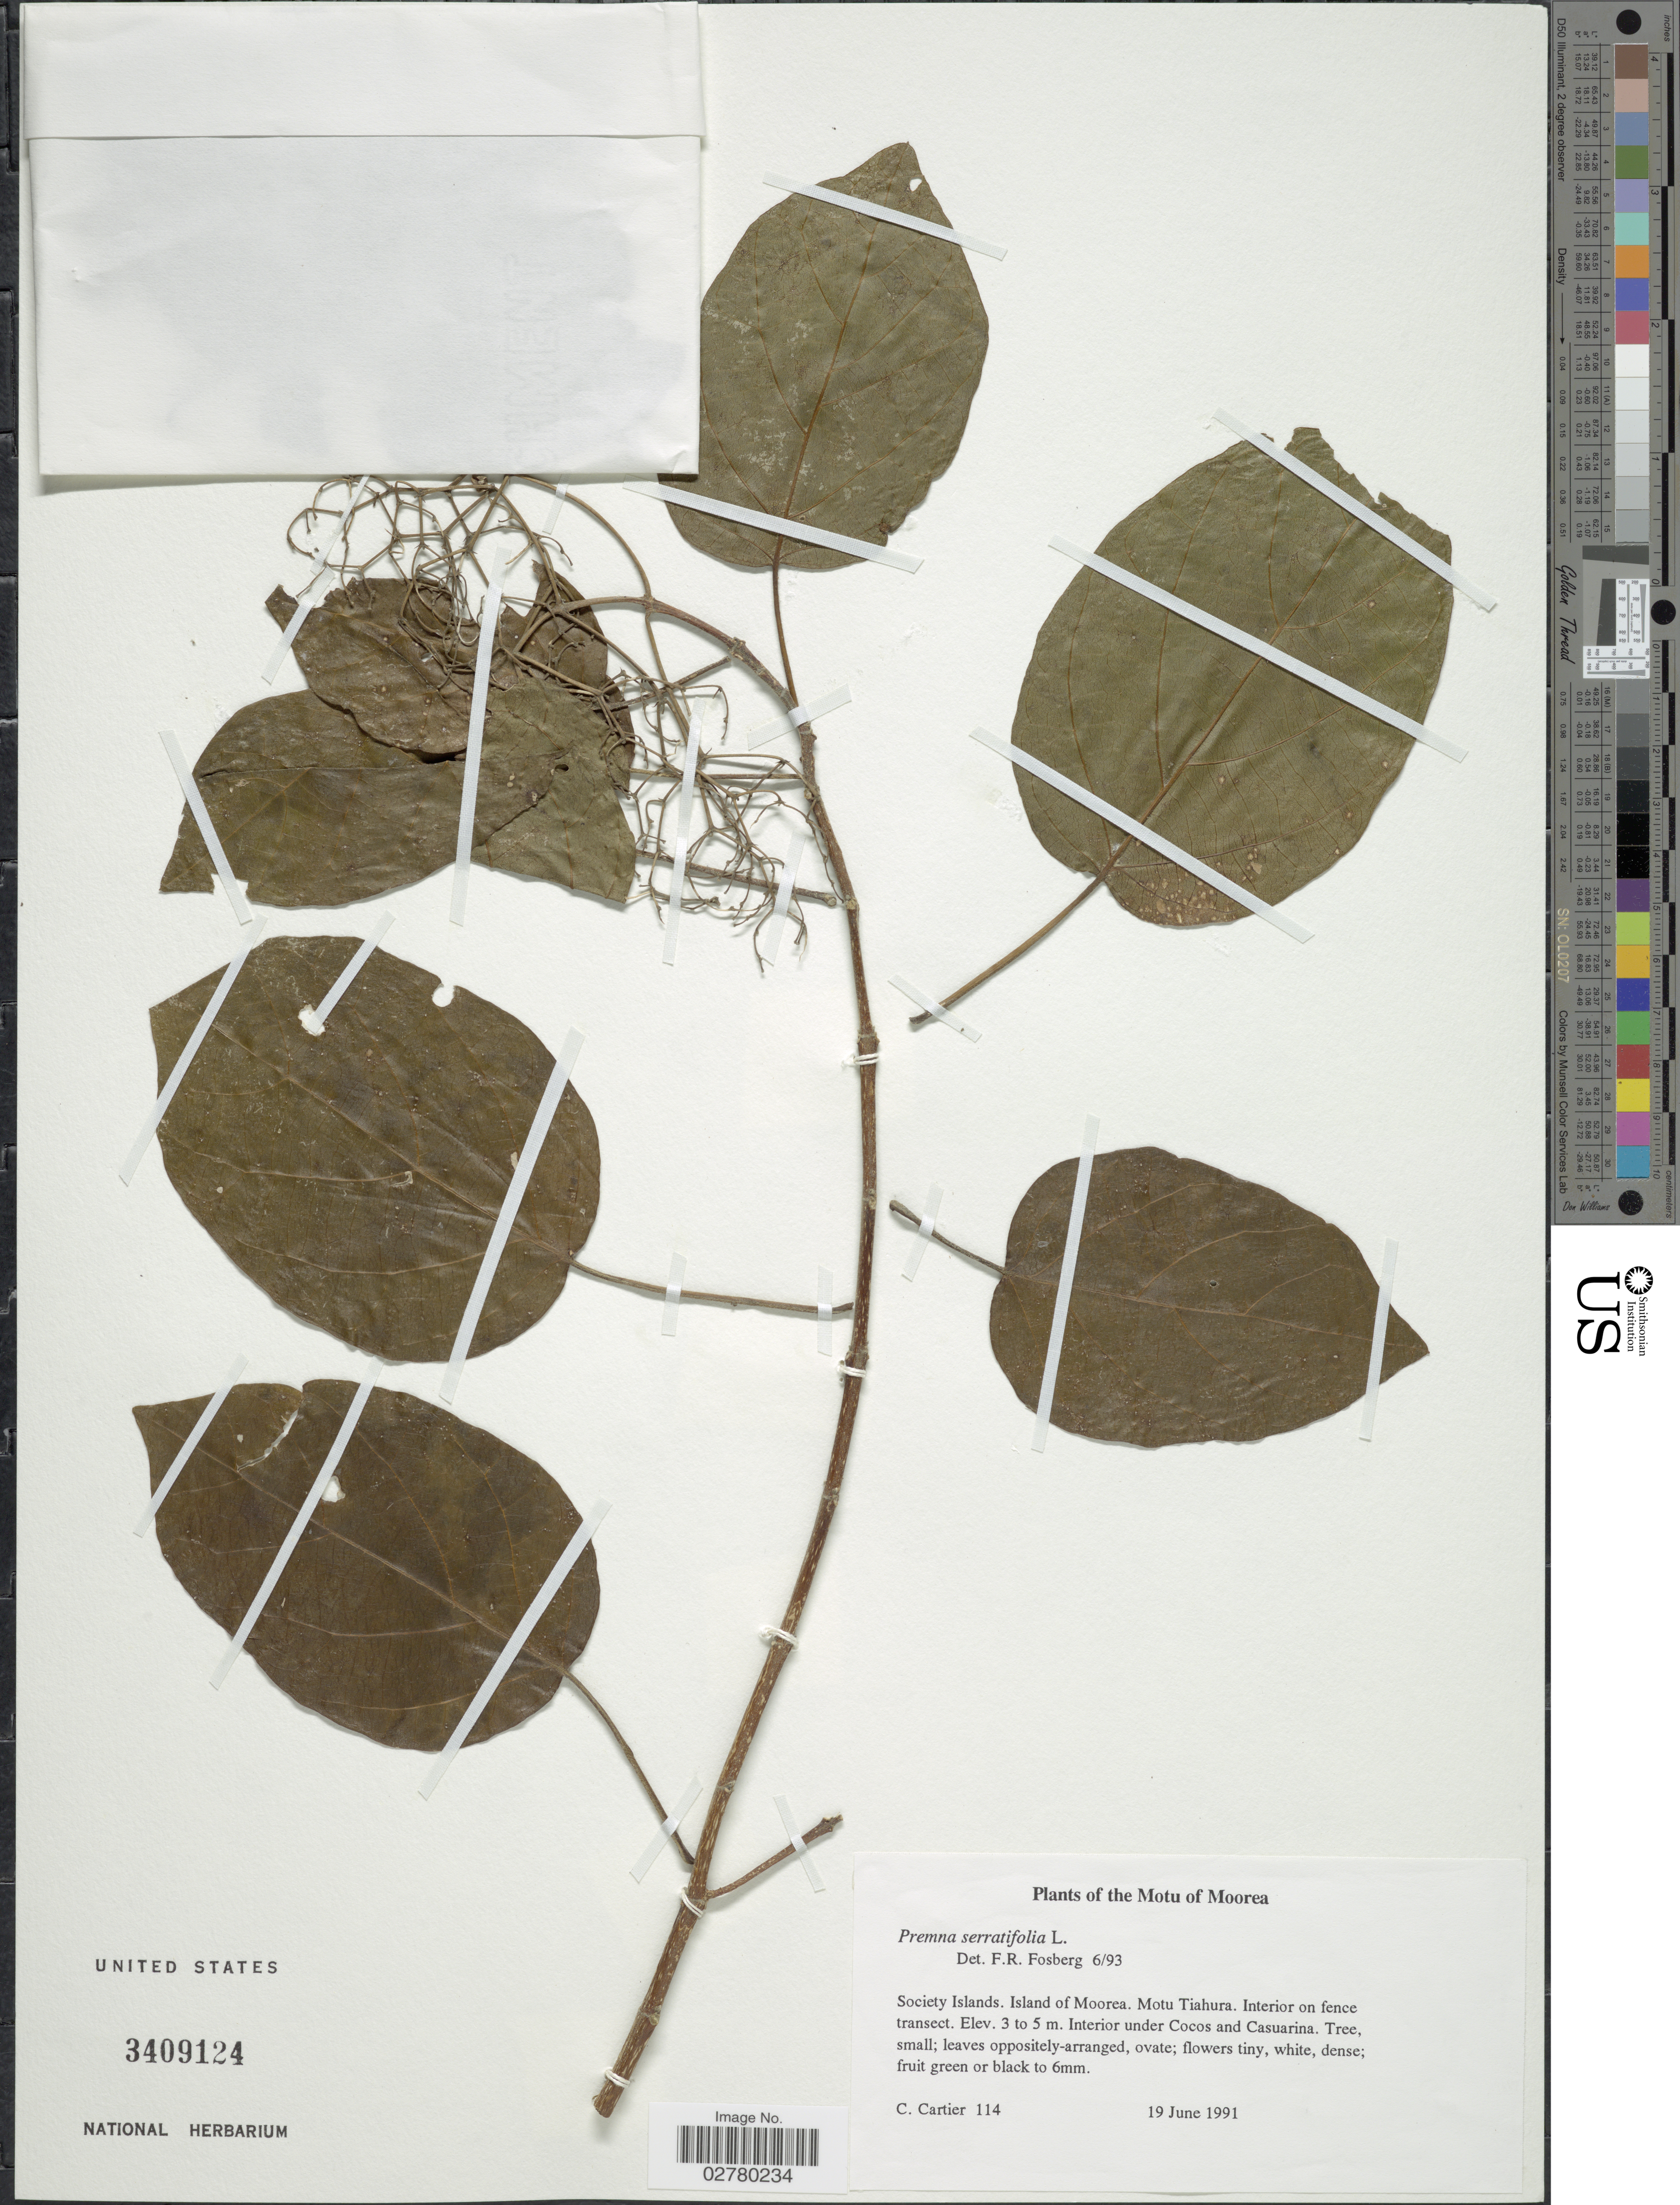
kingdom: Plantae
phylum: Tracheophyta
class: Magnoliopsida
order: Lamiales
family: Lamiaceae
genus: Premna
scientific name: Premna serratifolia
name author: L.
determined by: Fosberg, F. R.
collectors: C. Cartier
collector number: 114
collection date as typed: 19 Jun 1991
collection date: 1991-06-19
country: French Polynesia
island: Moorea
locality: Interior on fence transect, Tiahura [Society Is.]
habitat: Interior under Cocos and Casuarina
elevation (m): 1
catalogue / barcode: US 3409124